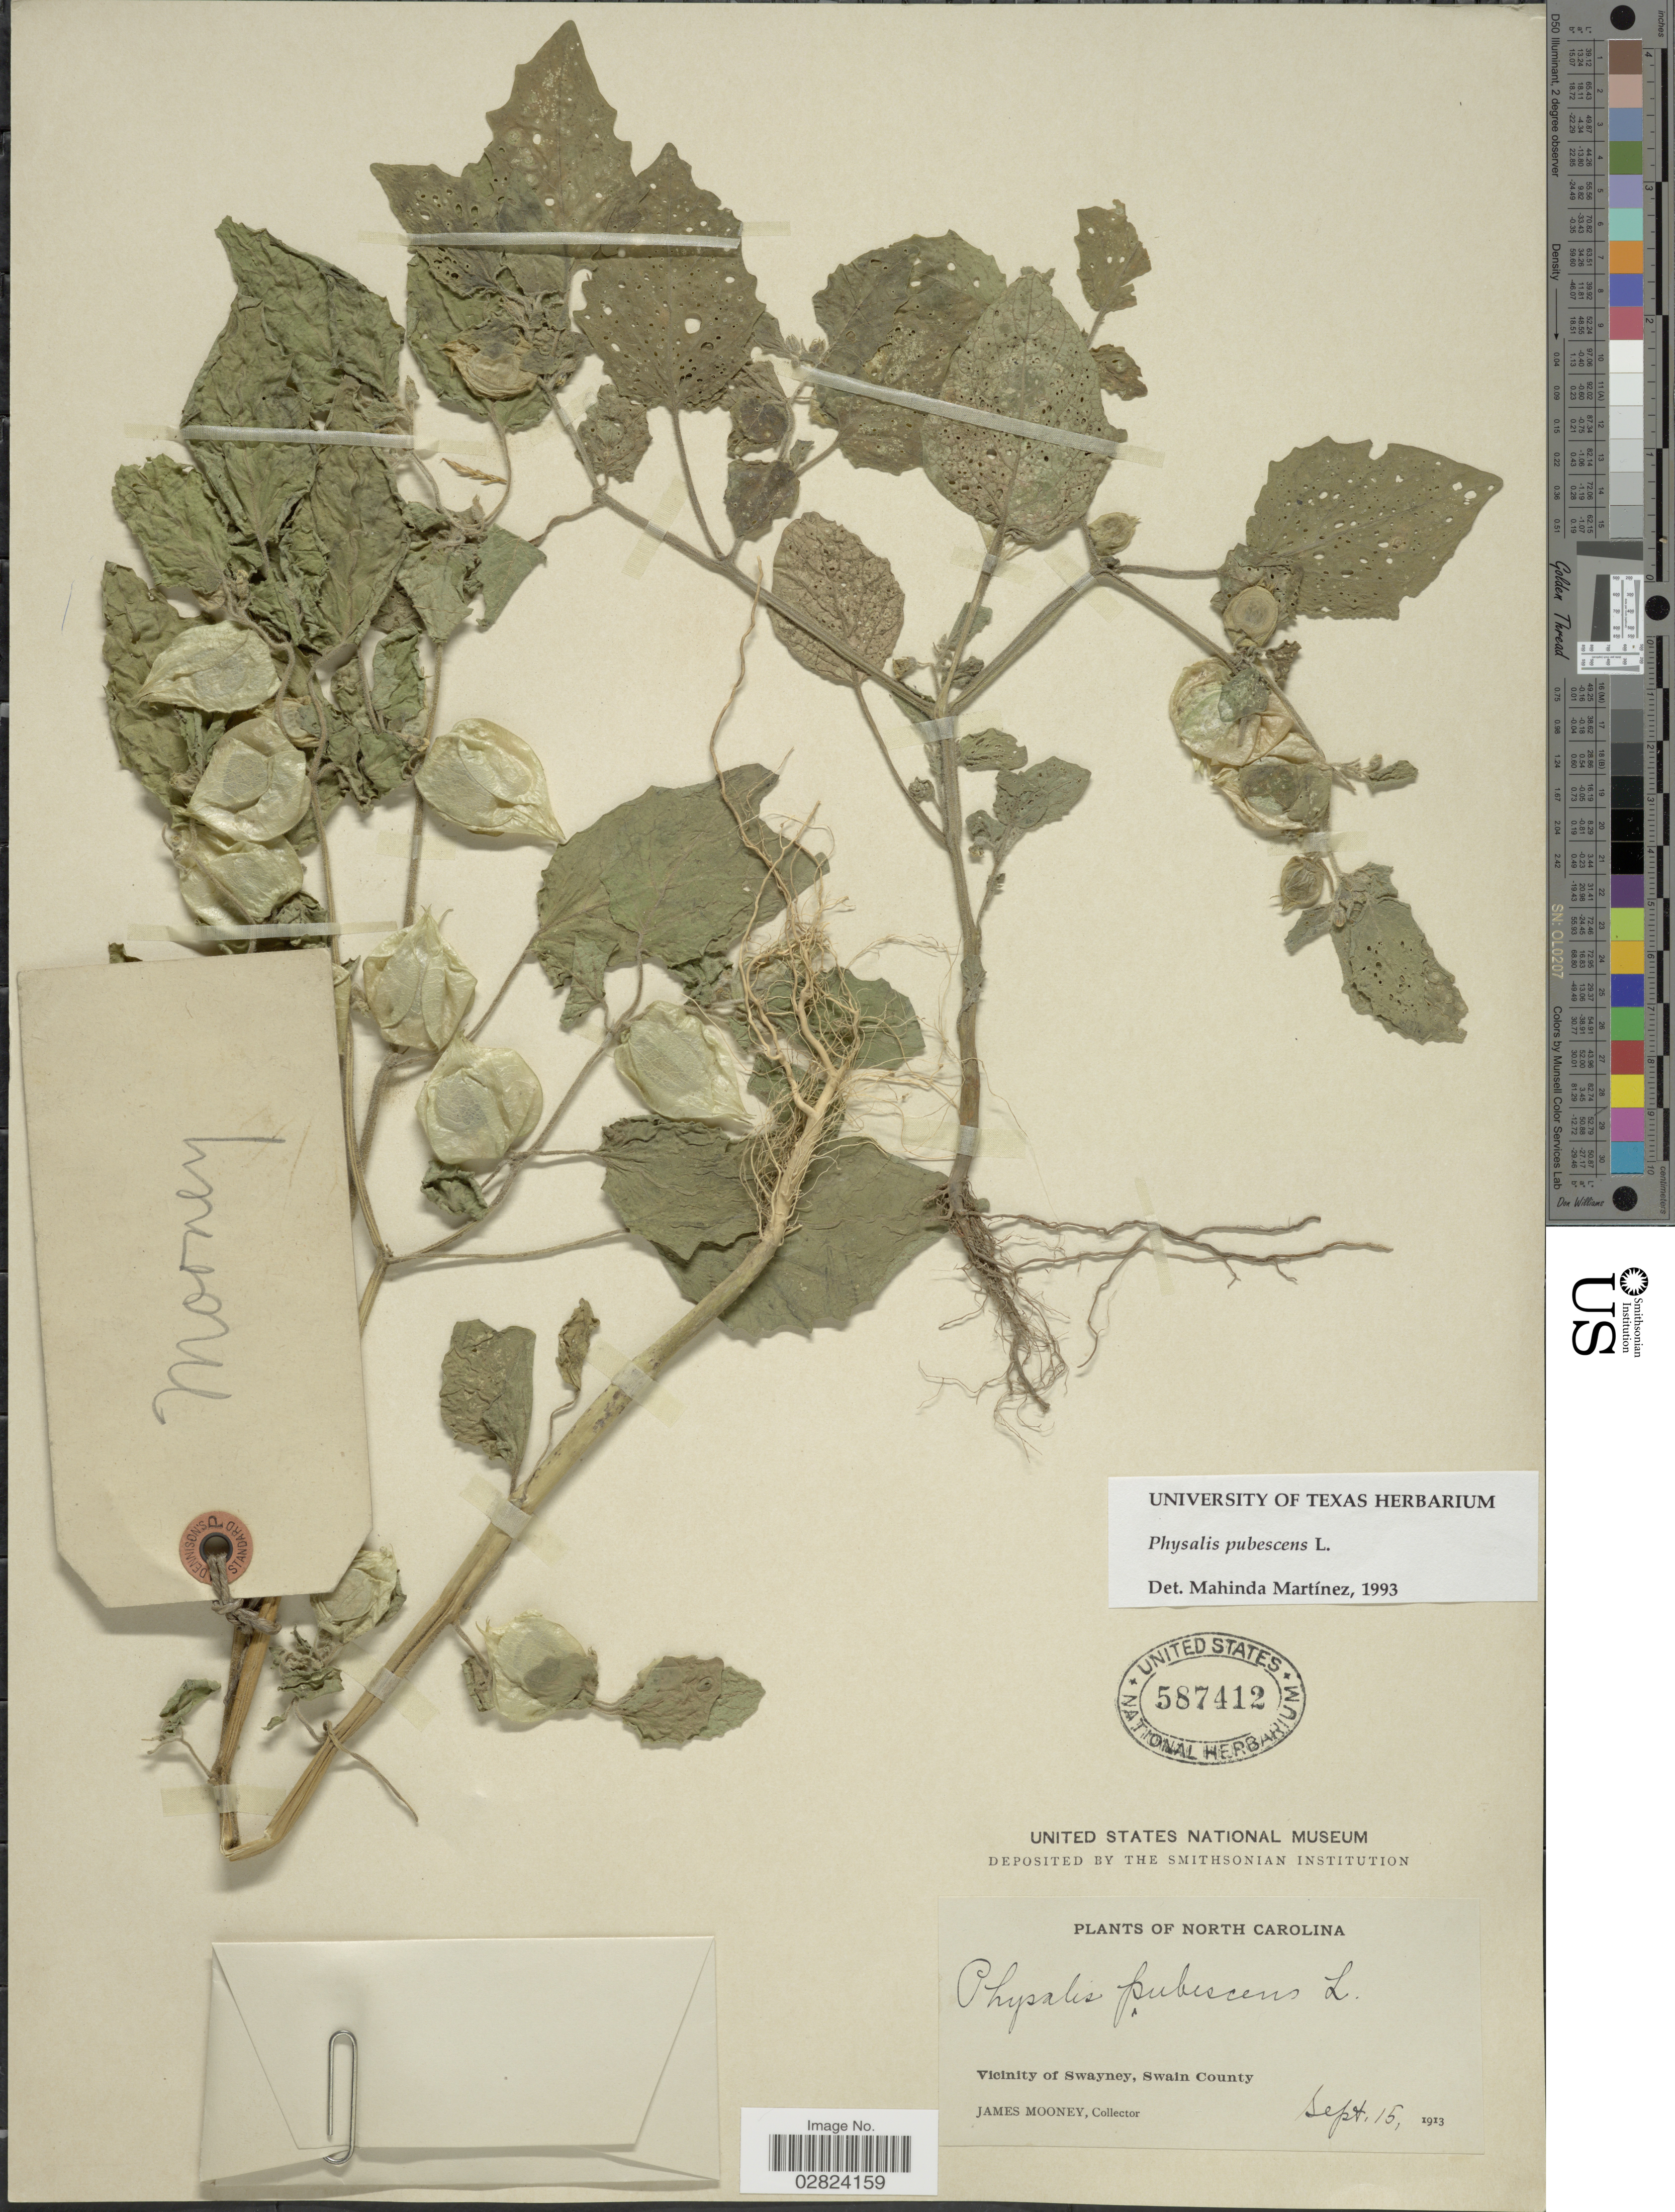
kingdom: Plantae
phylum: Tracheophyta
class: Magnoliopsida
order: Solanales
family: Solanaceae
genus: Physalis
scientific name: Physalis pubescens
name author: L.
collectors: J. Mooney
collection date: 1913-09-15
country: United States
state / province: North Carolina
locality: Vicinity of Swayney, Swain County.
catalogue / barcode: US 587412